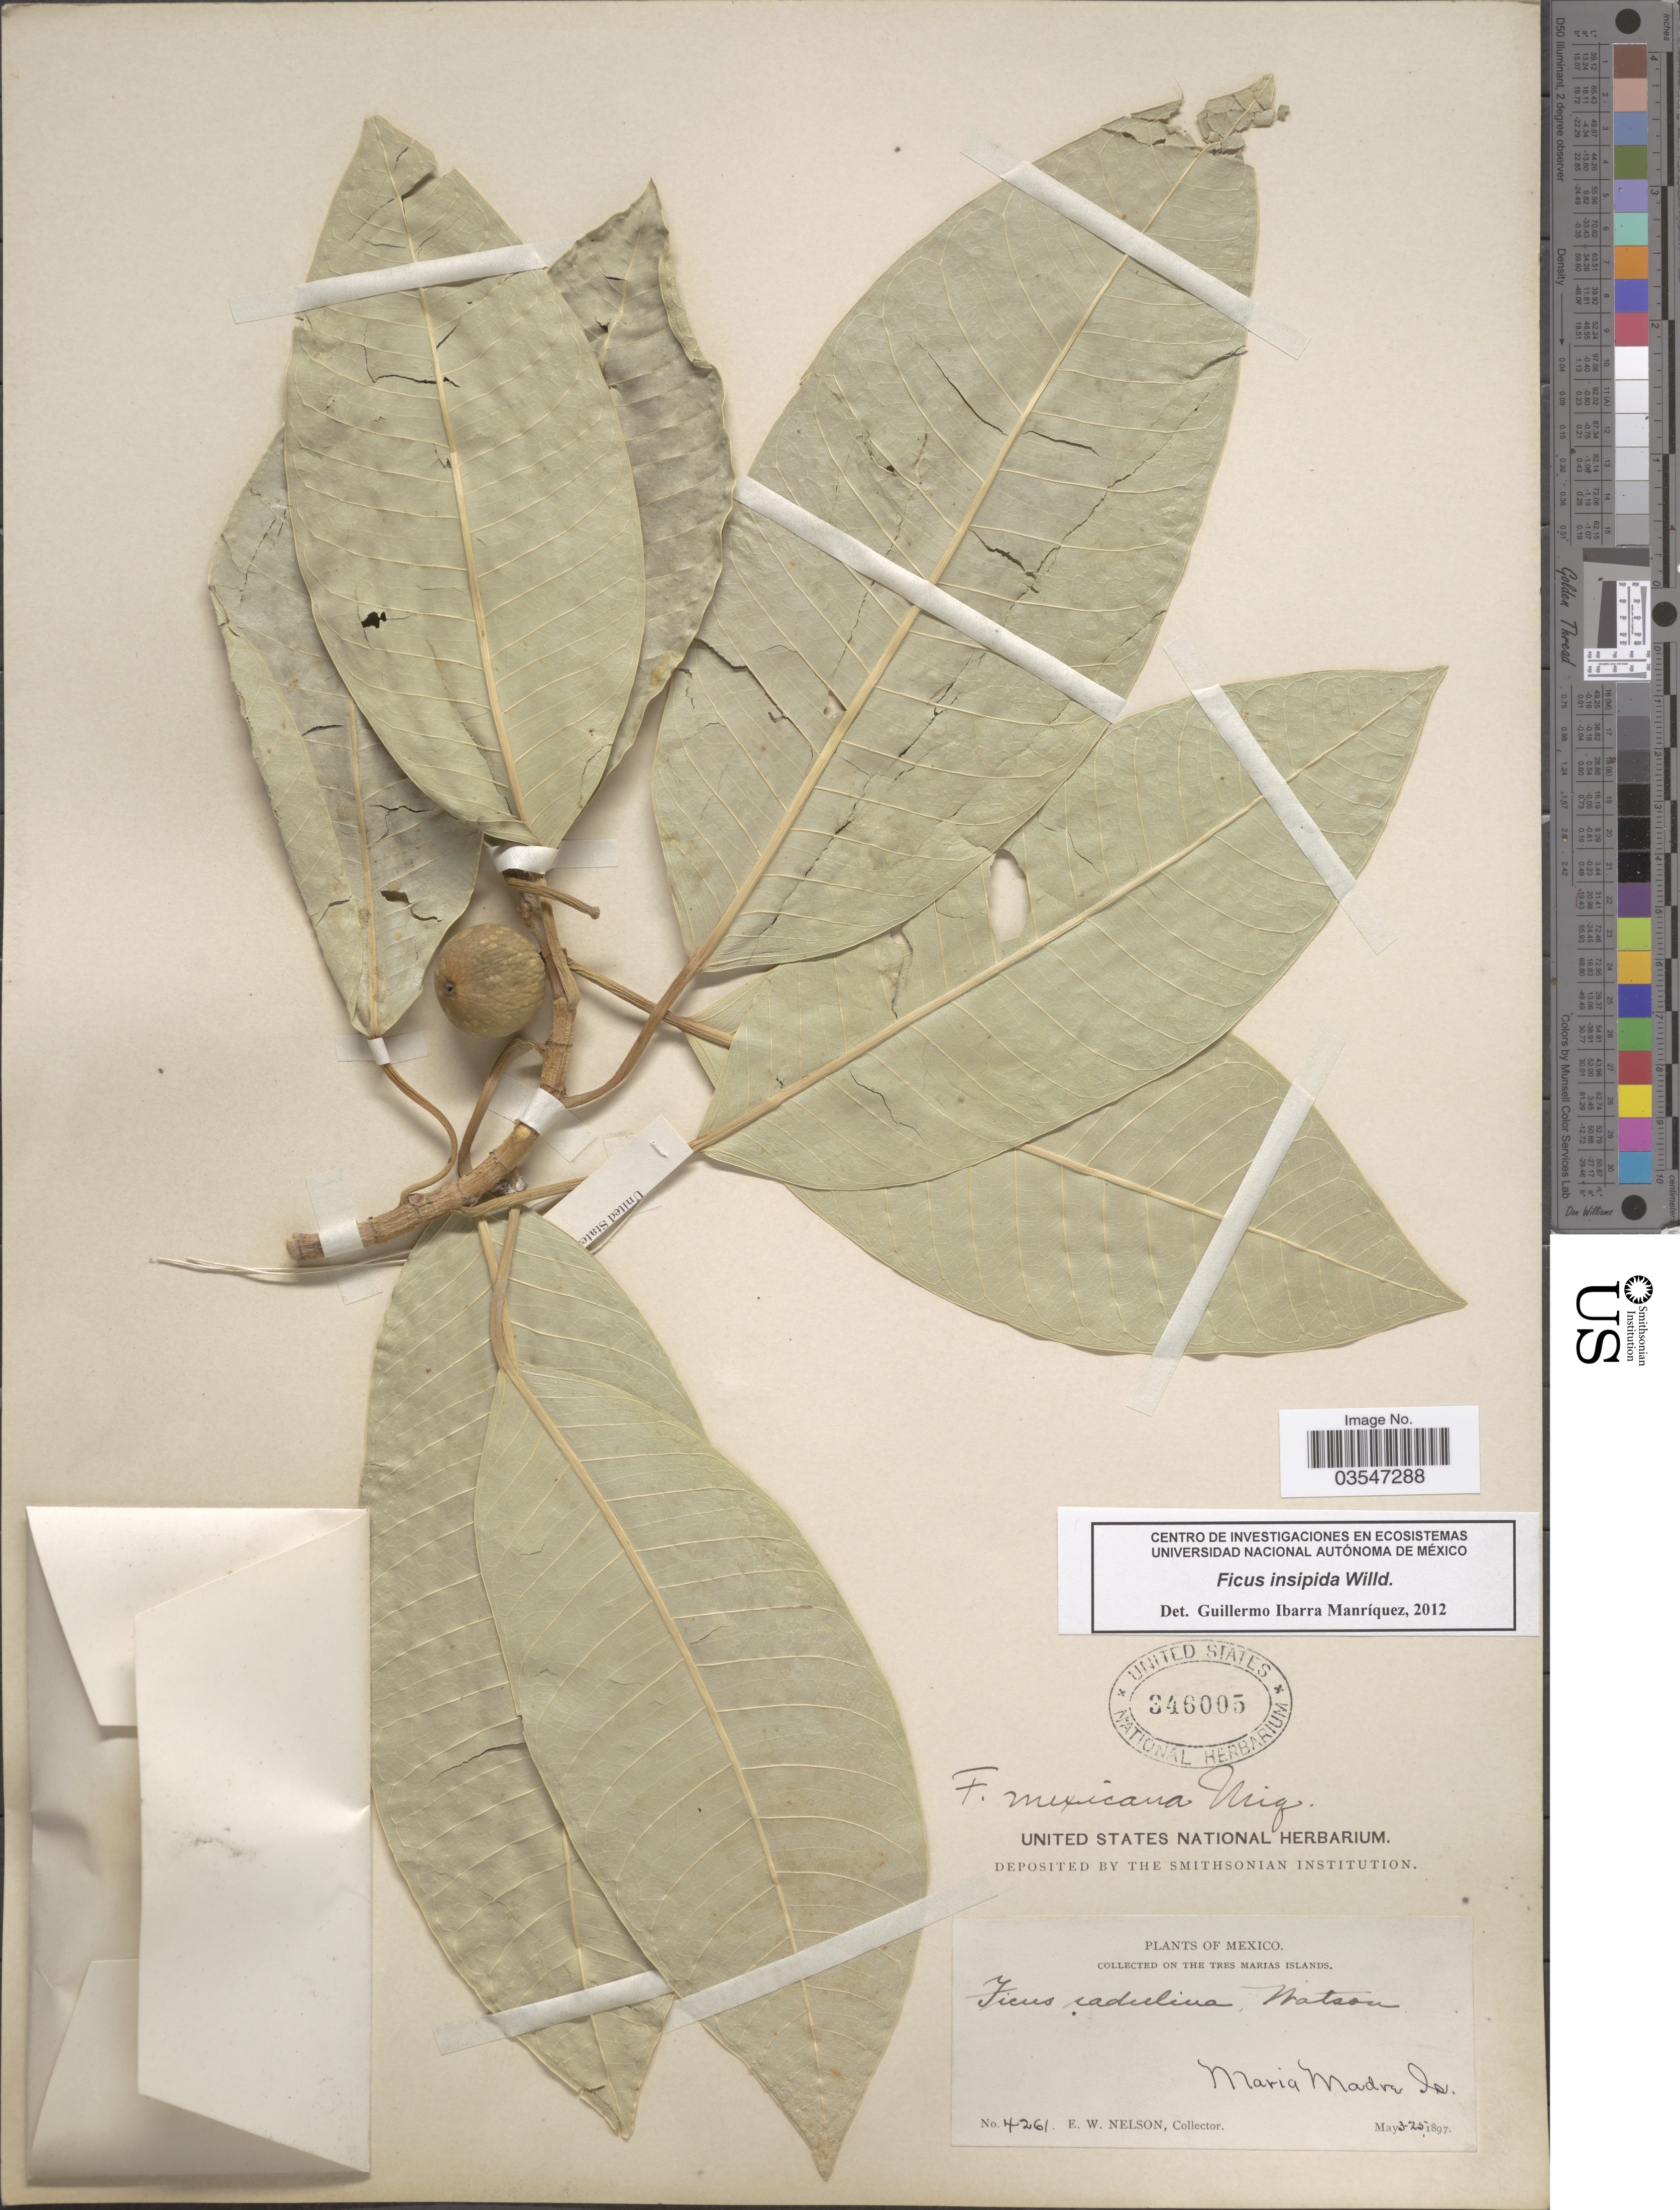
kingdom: Plantae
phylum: Tracheophyta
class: Magnoliopsida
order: Rosales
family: Moraceae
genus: Ficus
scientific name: Ficus insipida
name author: Willd.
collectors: E. W. Nelson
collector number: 4261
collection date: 1897-05-03/1897-05-25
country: Mexico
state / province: Nayarit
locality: Tres Marias Islands. Maria Madre Is.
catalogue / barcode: US 346005